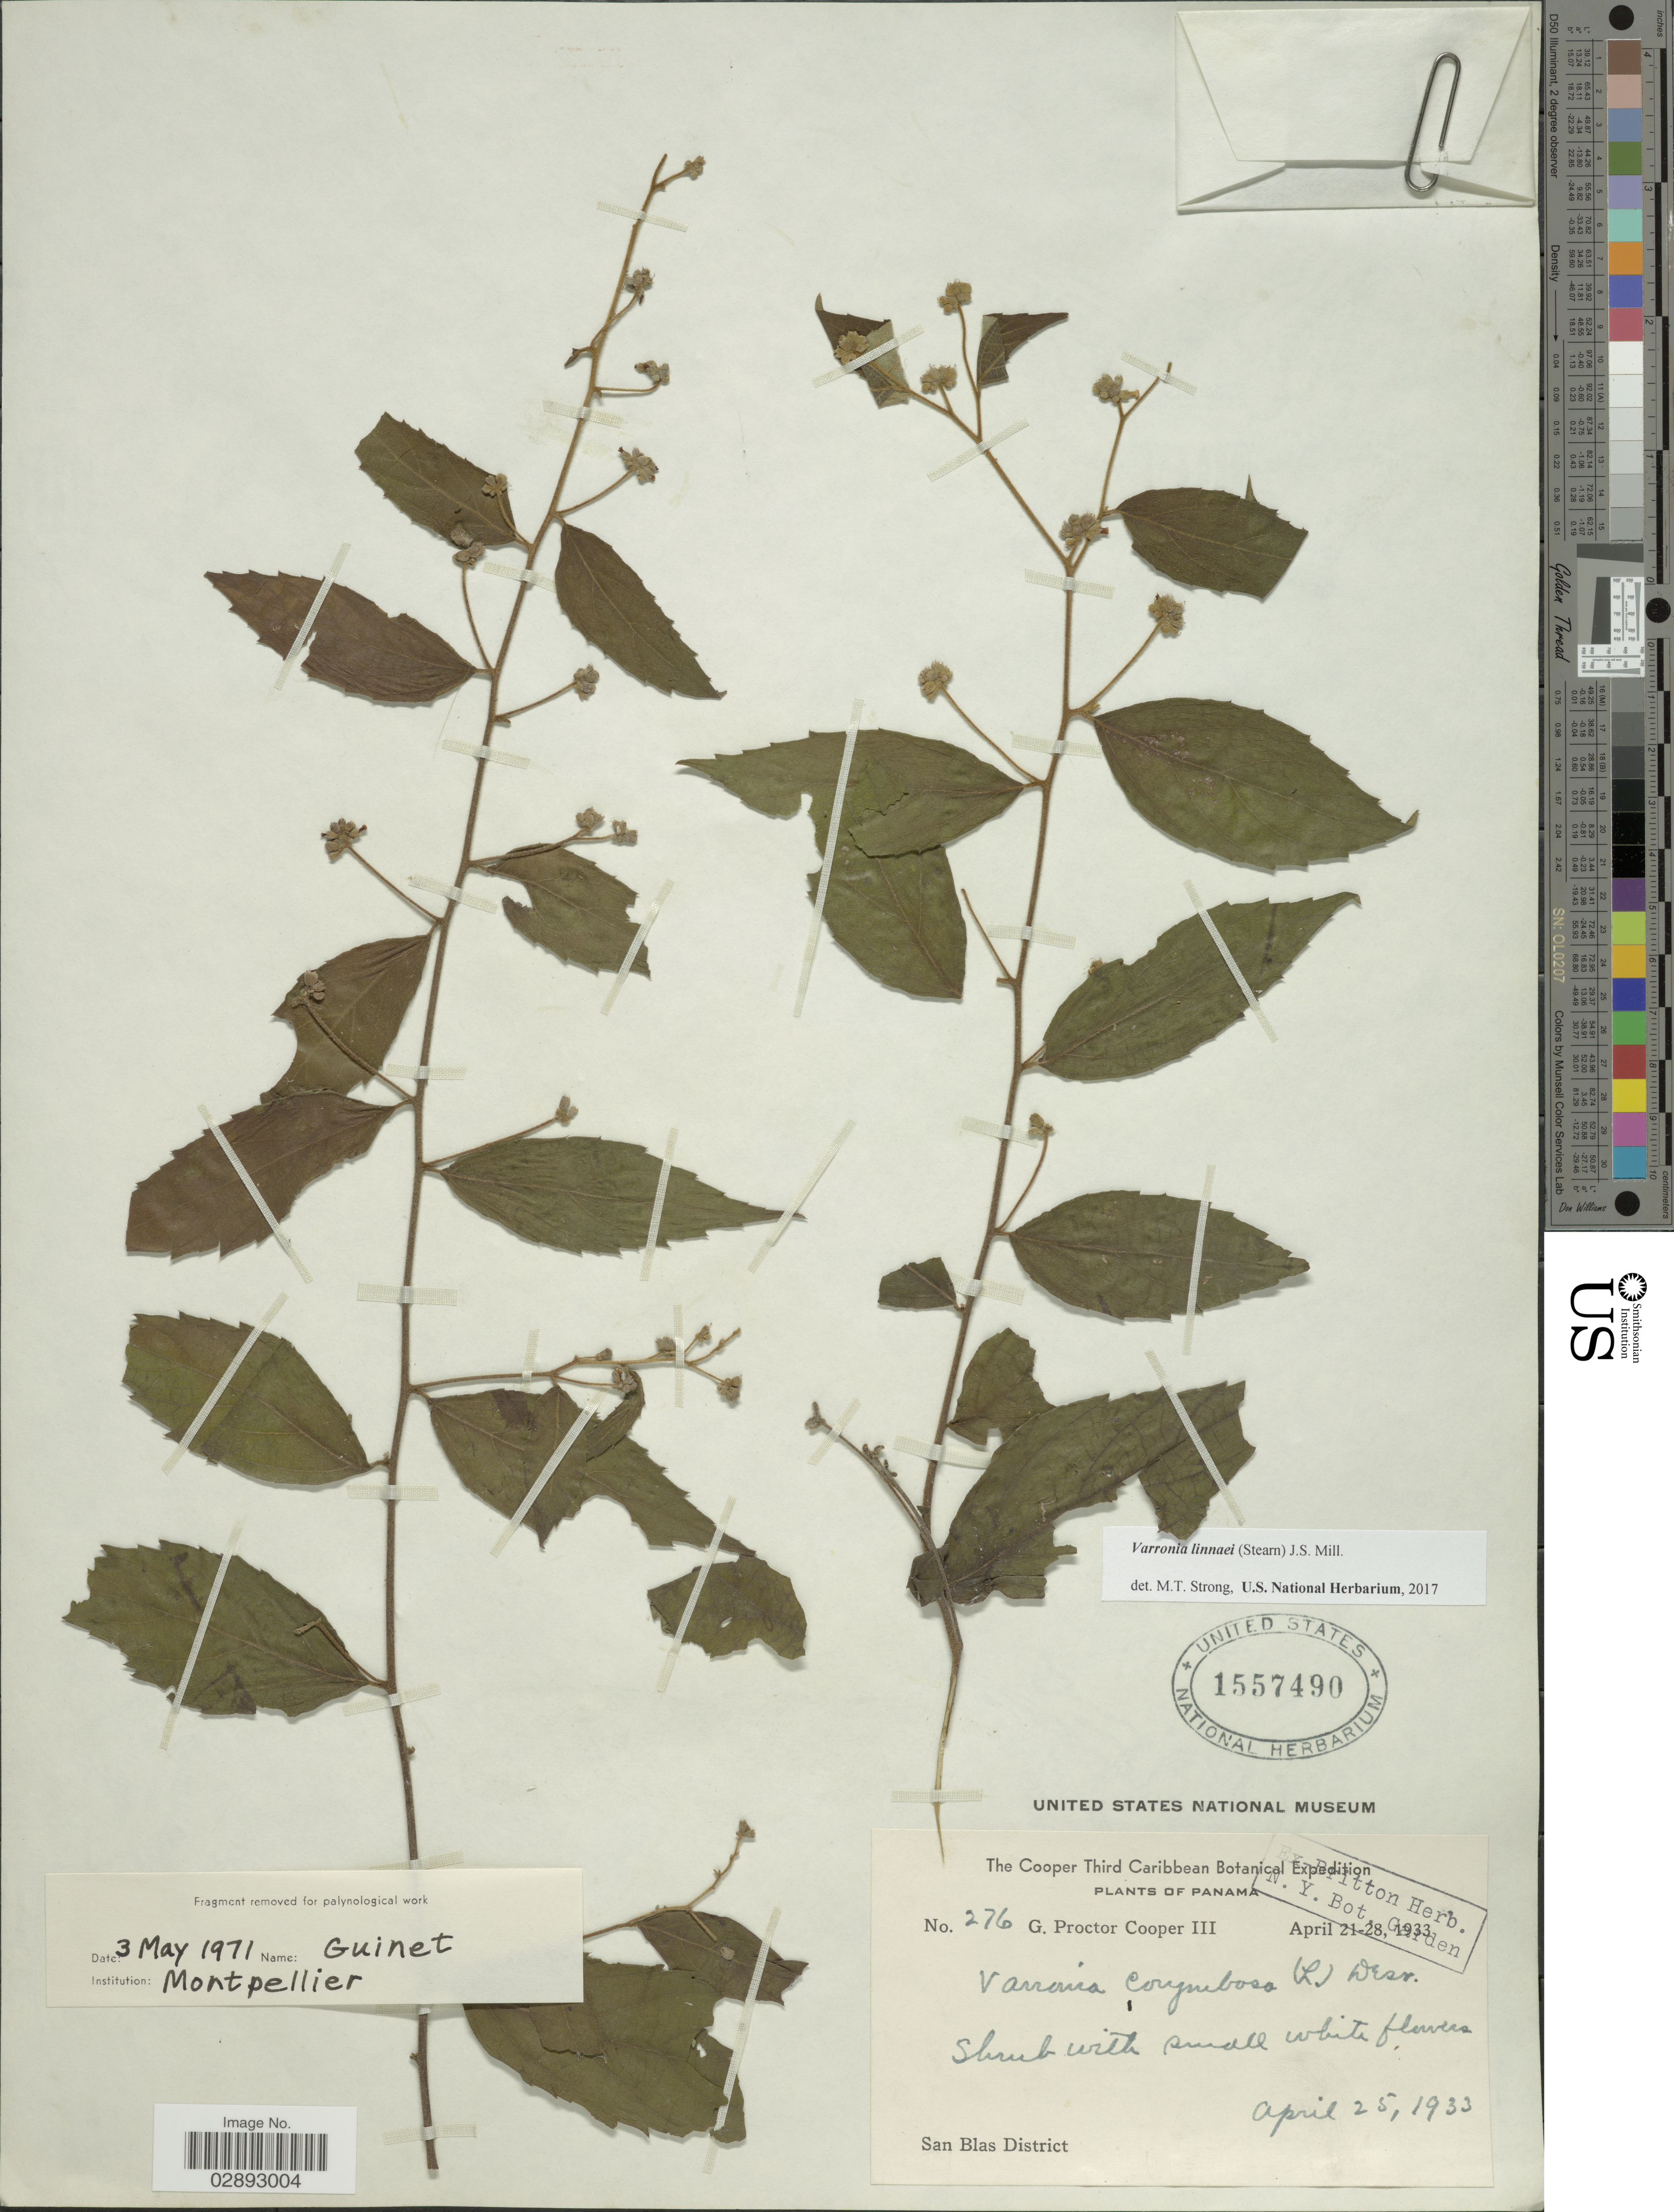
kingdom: Plantae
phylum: Tracheophyta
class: Magnoliopsida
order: Boraginales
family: Cordiaceae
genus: Varronia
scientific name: Varronia linnaei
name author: (Stearn) J.S. Mill.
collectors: G. Cooper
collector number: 276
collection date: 1933-04-25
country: Panama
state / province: Kuna Yala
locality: San Blas District.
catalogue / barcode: US 1557490